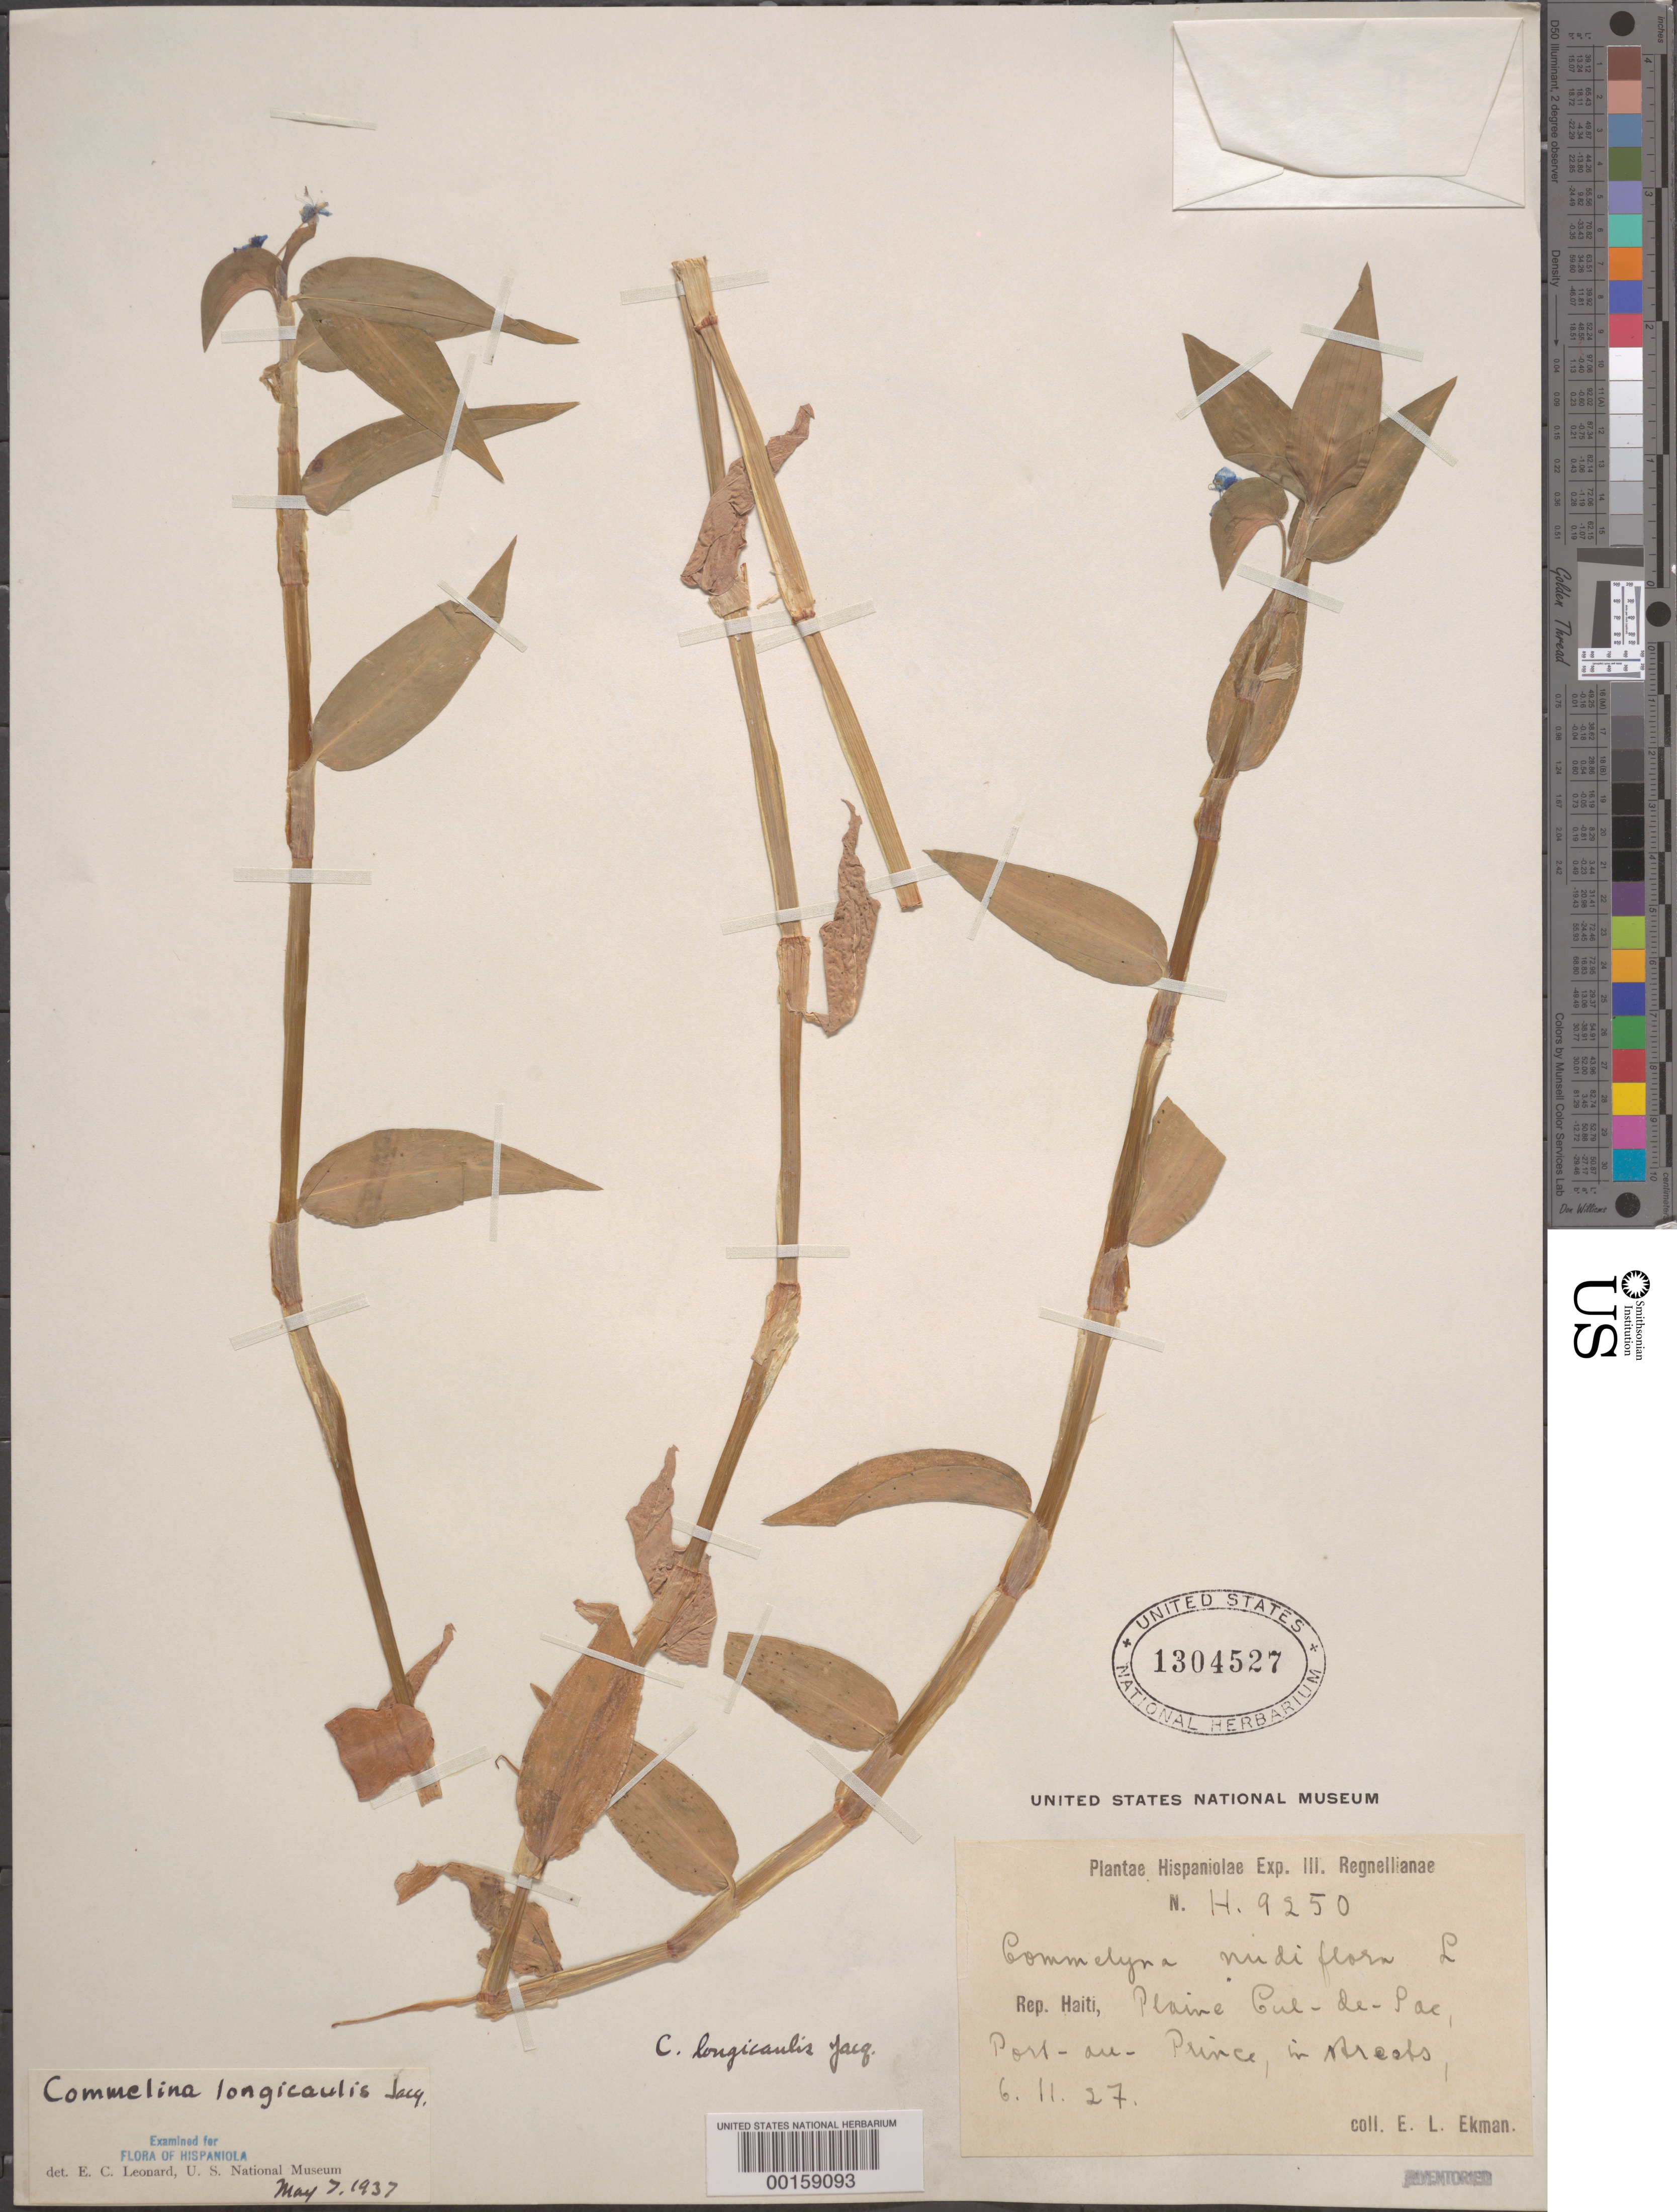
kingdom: Plantae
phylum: Tracheophyta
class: Liliopsida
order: Commelinales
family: Commelinaceae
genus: Commelina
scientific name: Commelina diffusa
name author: Burm. f.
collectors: E. L. Ekman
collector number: H9250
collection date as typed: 11 Jun 1927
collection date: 1927-06-11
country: Haiti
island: Hispaniola Island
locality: Port au prince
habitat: Cul-de-sac plain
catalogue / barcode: US 1304527